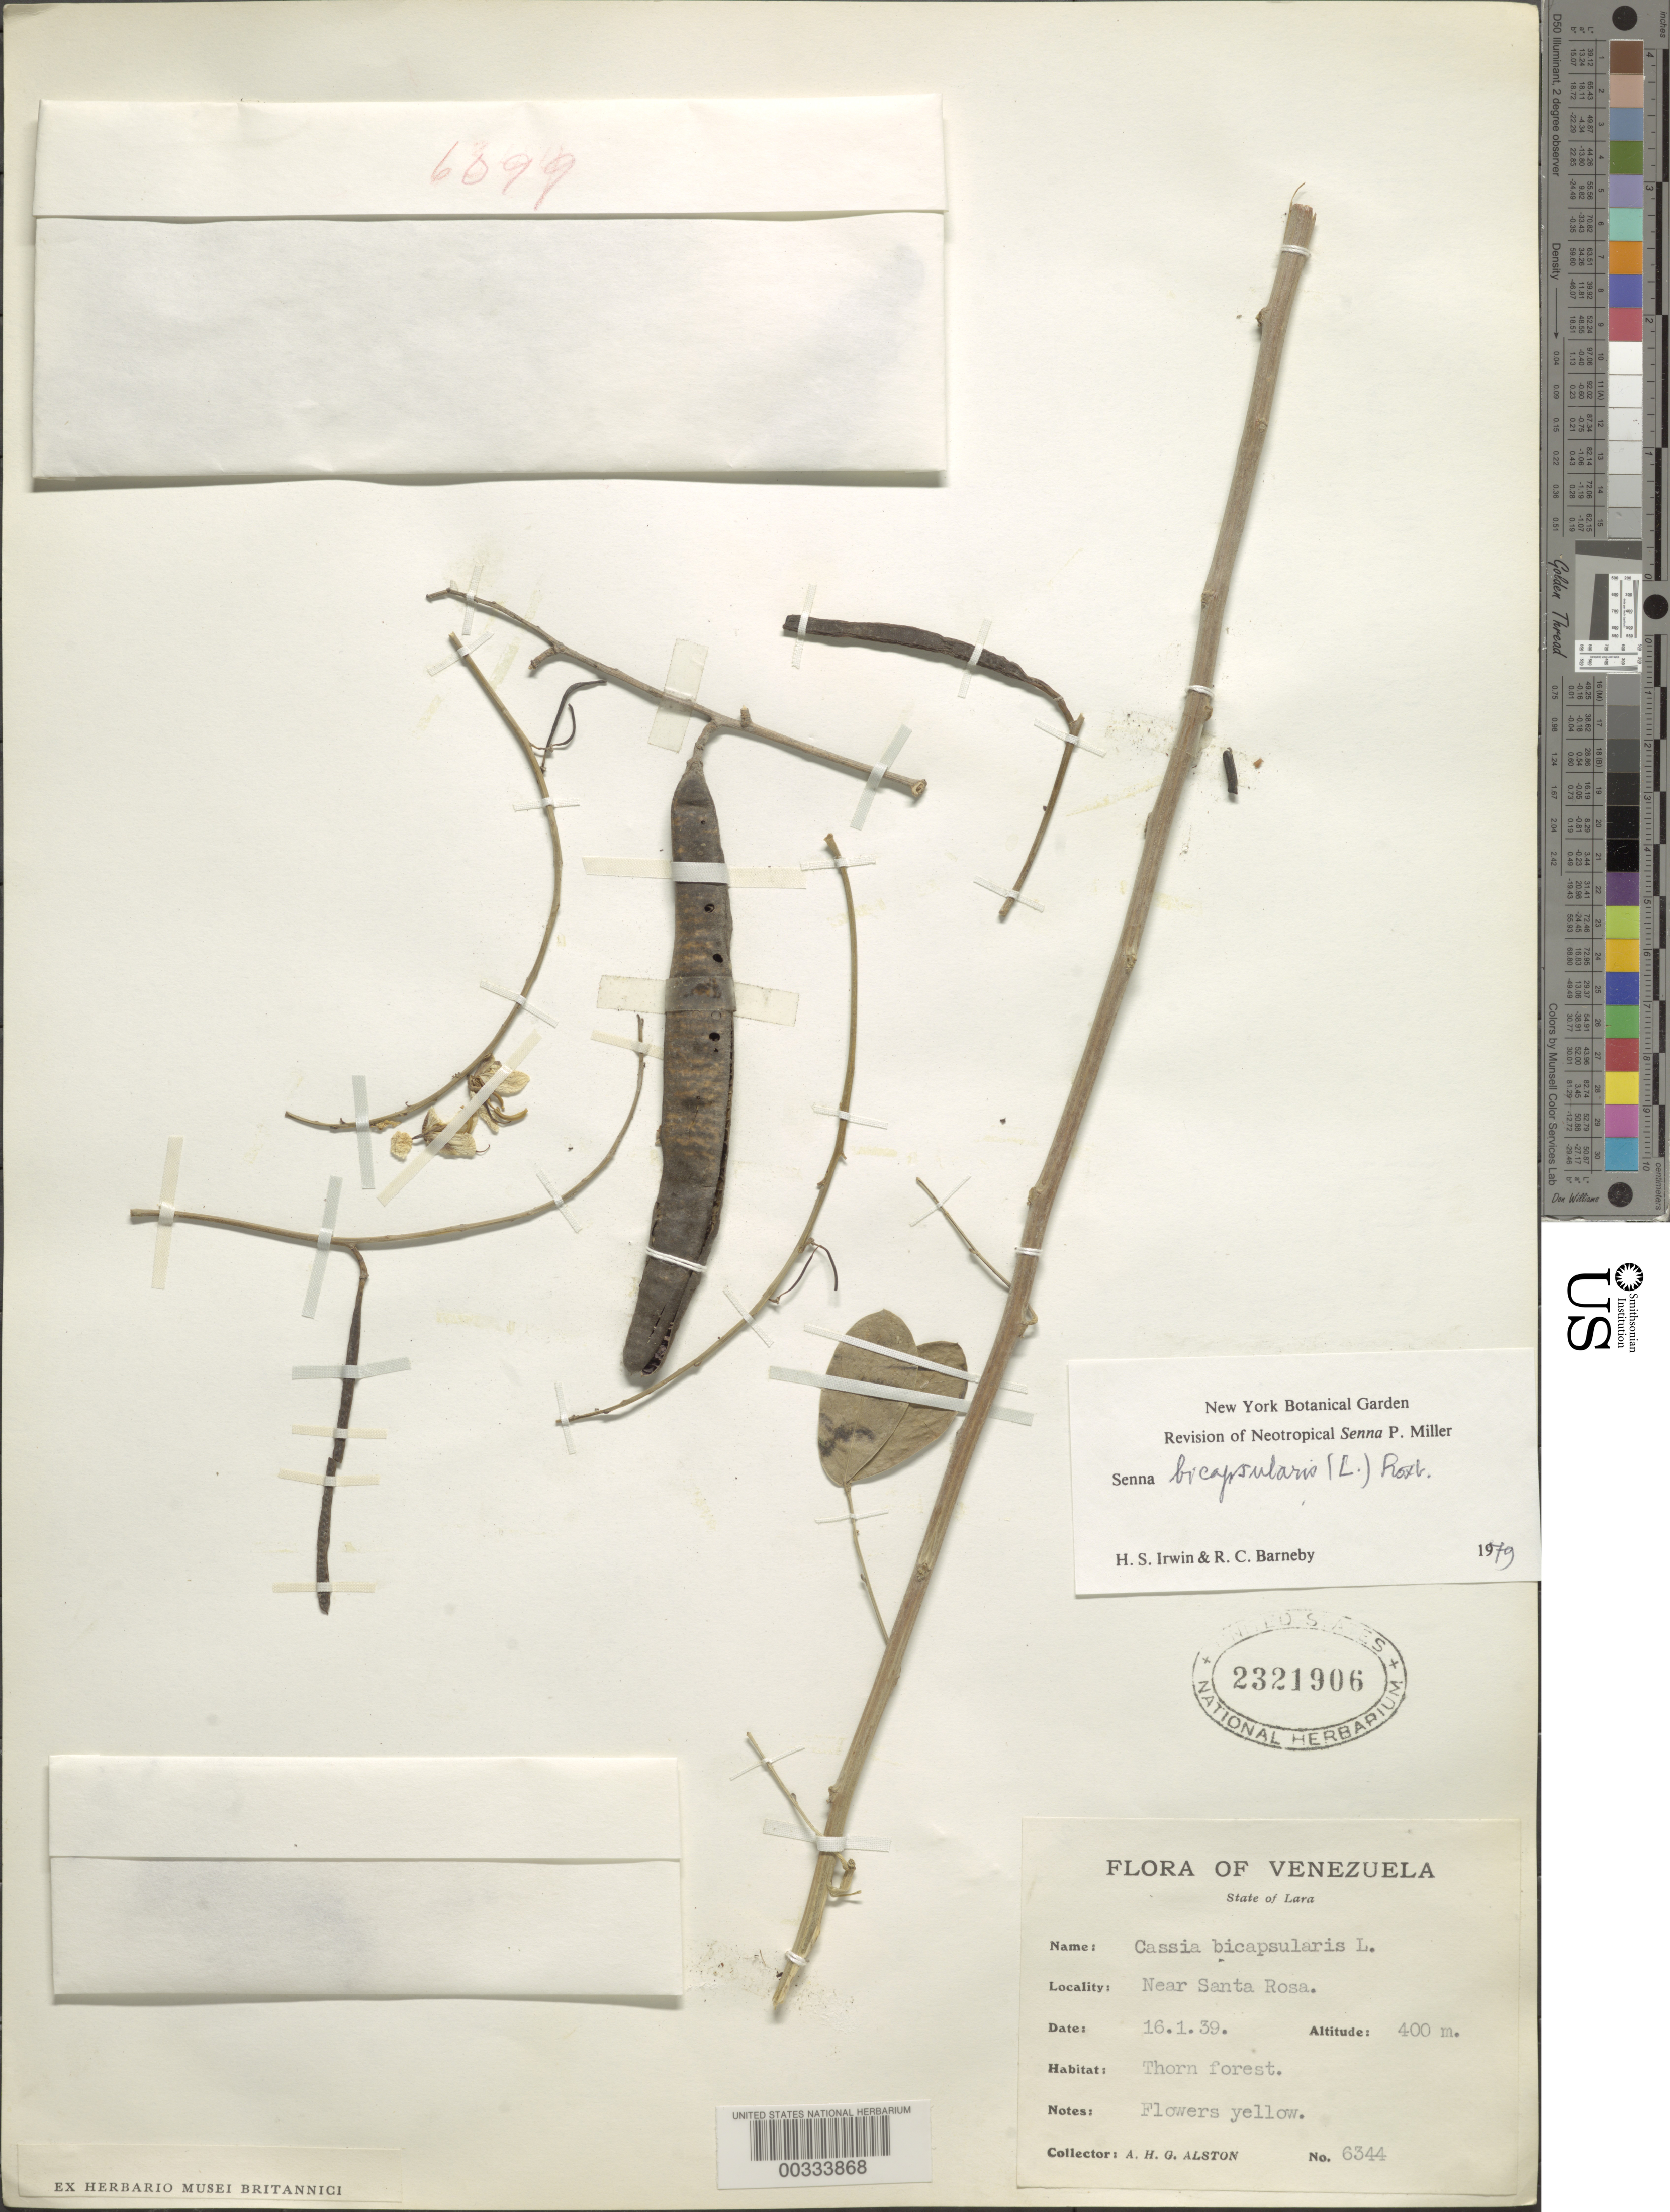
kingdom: Plantae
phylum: Tracheophyta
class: Magnoliopsida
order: Fabales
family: Fabaceae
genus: Senna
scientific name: Senna bicapsularis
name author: (L.) Roxb.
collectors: A. H. Alston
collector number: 6344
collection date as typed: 16 Jan 1939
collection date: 1939-01-16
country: Venezuela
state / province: Lara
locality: Near santa rosa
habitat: Thorn forest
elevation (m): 400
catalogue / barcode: US 2321906